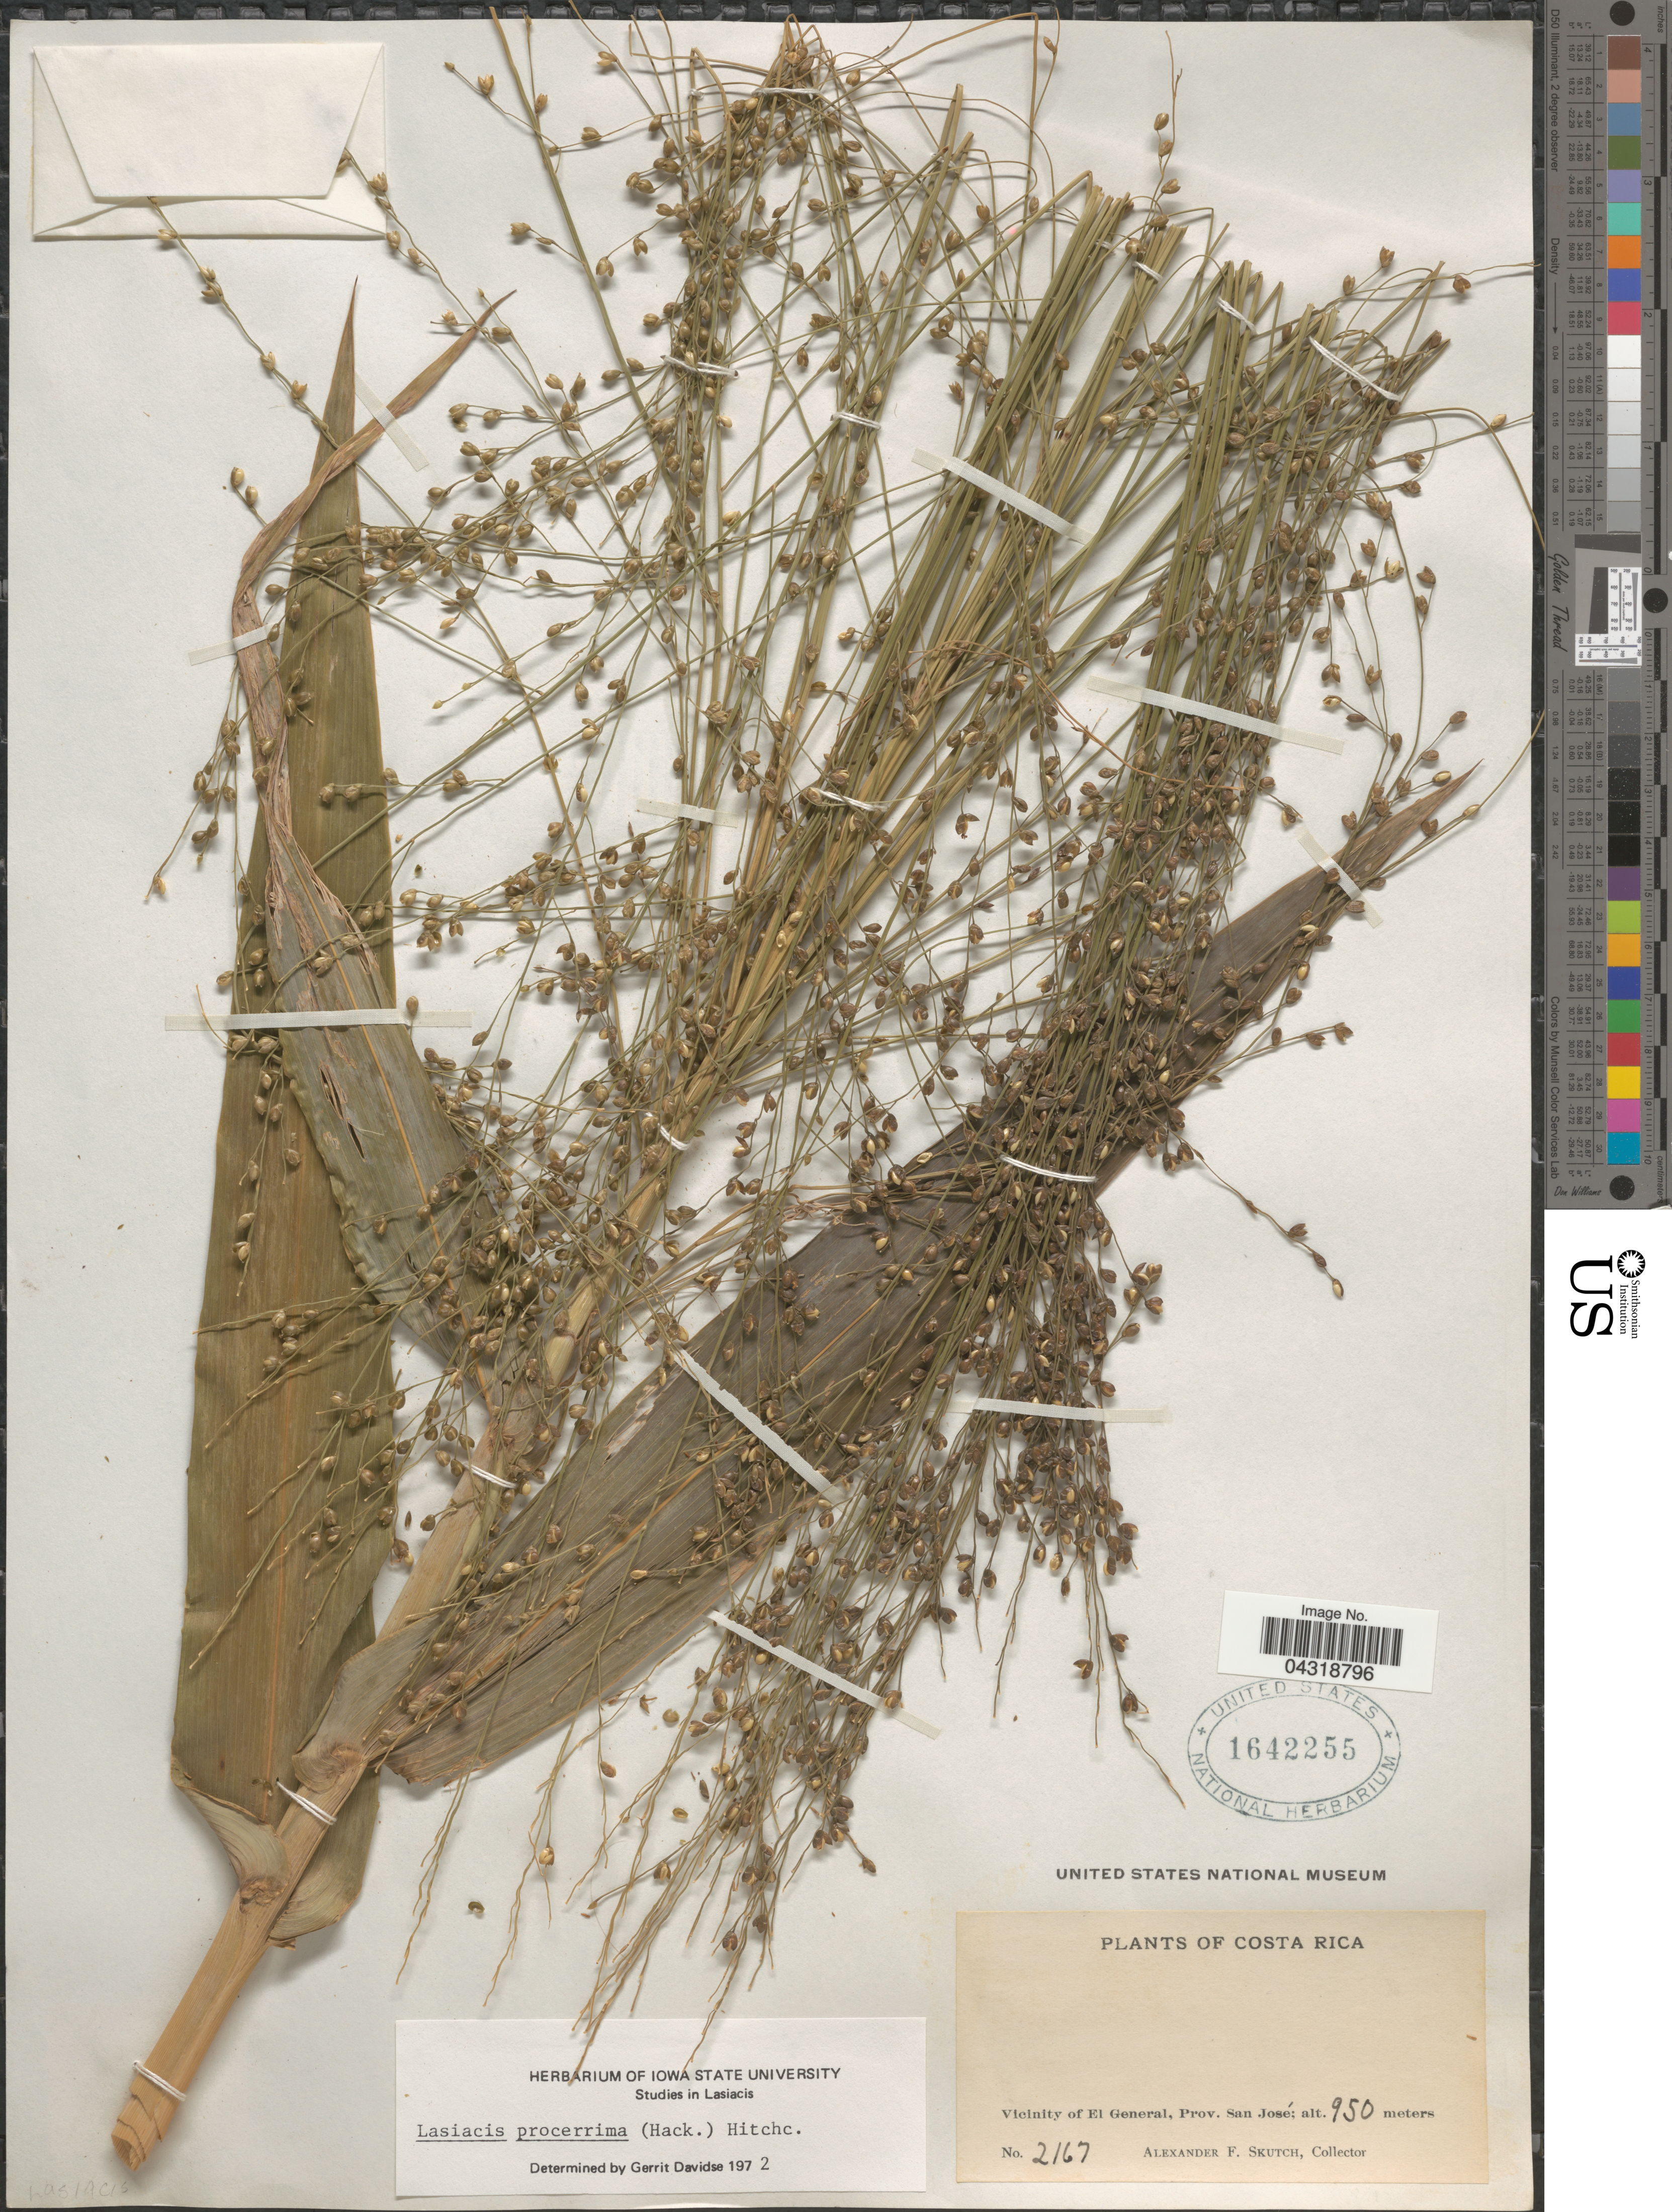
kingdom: Plantae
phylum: Tracheophyta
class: Liliopsida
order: Poales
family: Poaceae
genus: Lasiacis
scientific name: Lasiacis procerrima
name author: (Hack.) Hitchc.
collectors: A. F. Skutch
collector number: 2167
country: Costa Rica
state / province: San José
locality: Vicinity of El General.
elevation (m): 950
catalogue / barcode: US 1642255